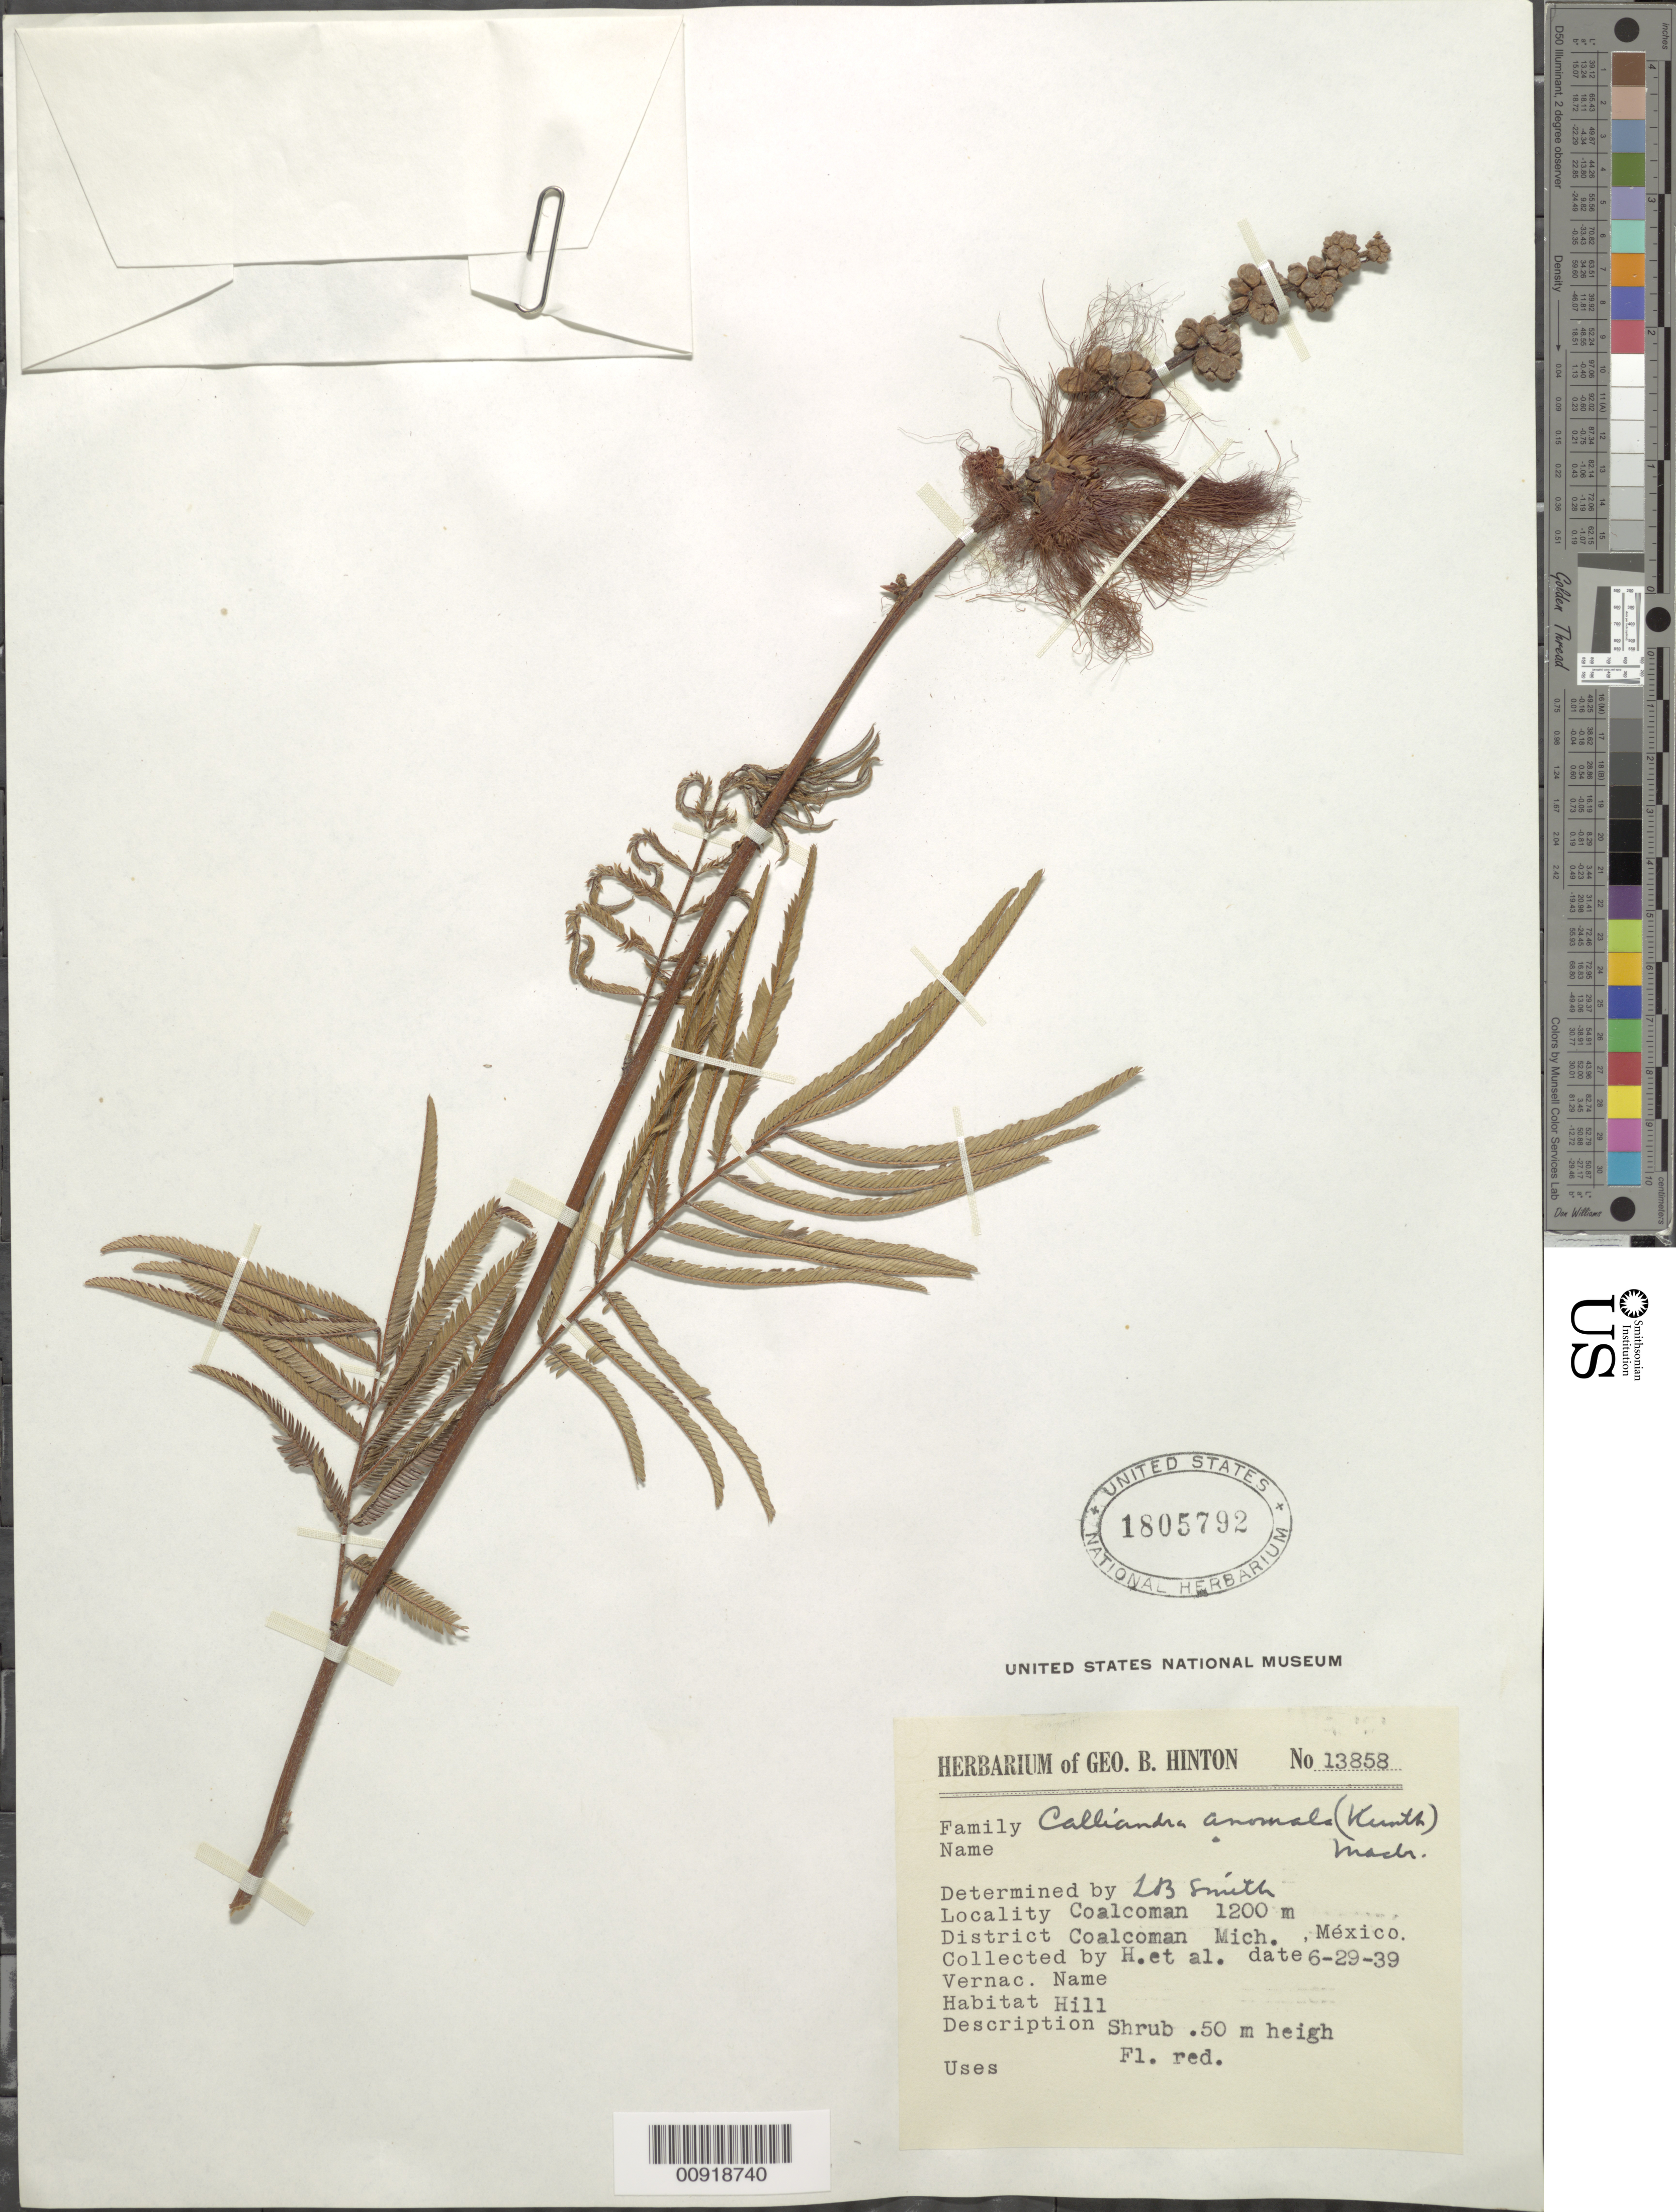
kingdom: Plantae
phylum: Tracheophyta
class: Magnoliopsida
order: Fabales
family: Fabaceae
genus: Calliandra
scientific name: Calliandra anomala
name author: (Kunth) J.F. Macbr.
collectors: G. B. Hinton & et al.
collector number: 13858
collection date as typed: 29 Jun 1939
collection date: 1939-06-29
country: Mexico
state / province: Michoacán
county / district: Coalcomán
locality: Coalcomán, District Coalcomán, Michoacán.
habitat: Hill.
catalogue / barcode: US 1805792